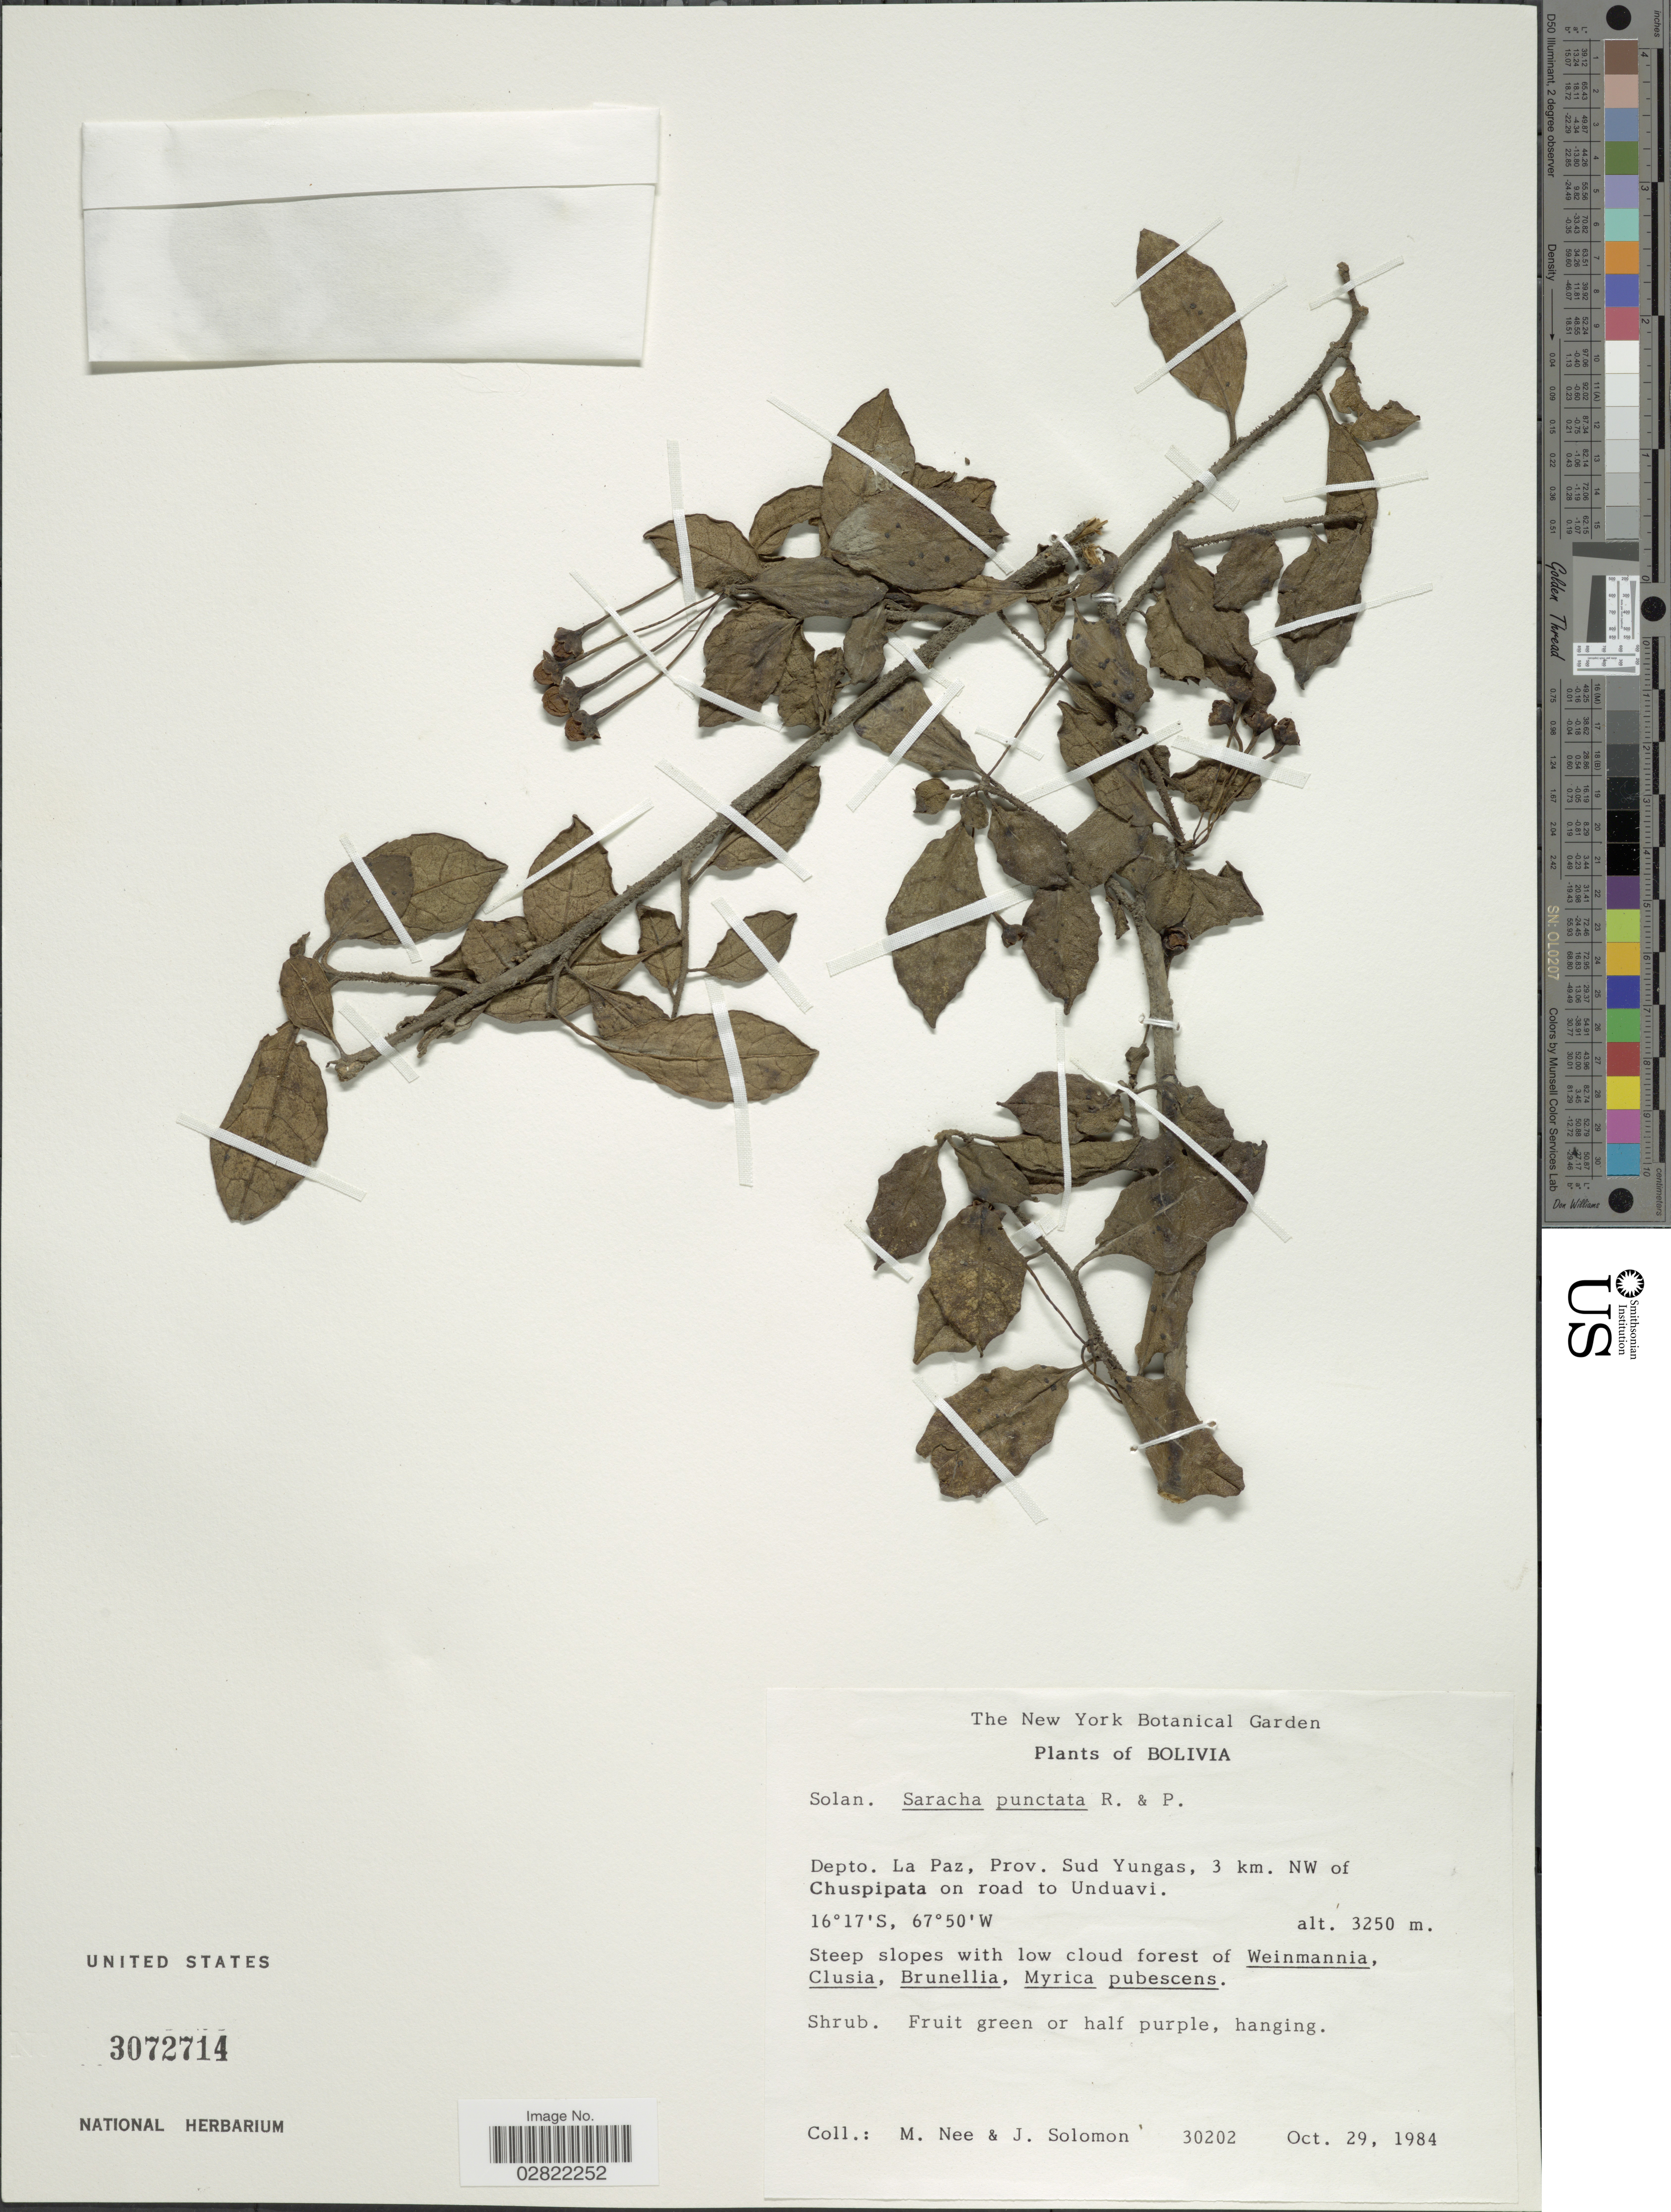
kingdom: Plantae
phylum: Tracheophyta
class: Magnoliopsida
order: Solanales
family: Solanaceae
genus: Saracha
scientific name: Saracha punctata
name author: Ruiz & Pav.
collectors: M. Nee & J. Solomon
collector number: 30202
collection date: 1984-10-29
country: Bolivia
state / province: La Paz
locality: Depto. La Paz: Prov. Sud Yungas, 3 km. NW of Chuspipata on road to Unduavi.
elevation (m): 3250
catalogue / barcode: US 3072714